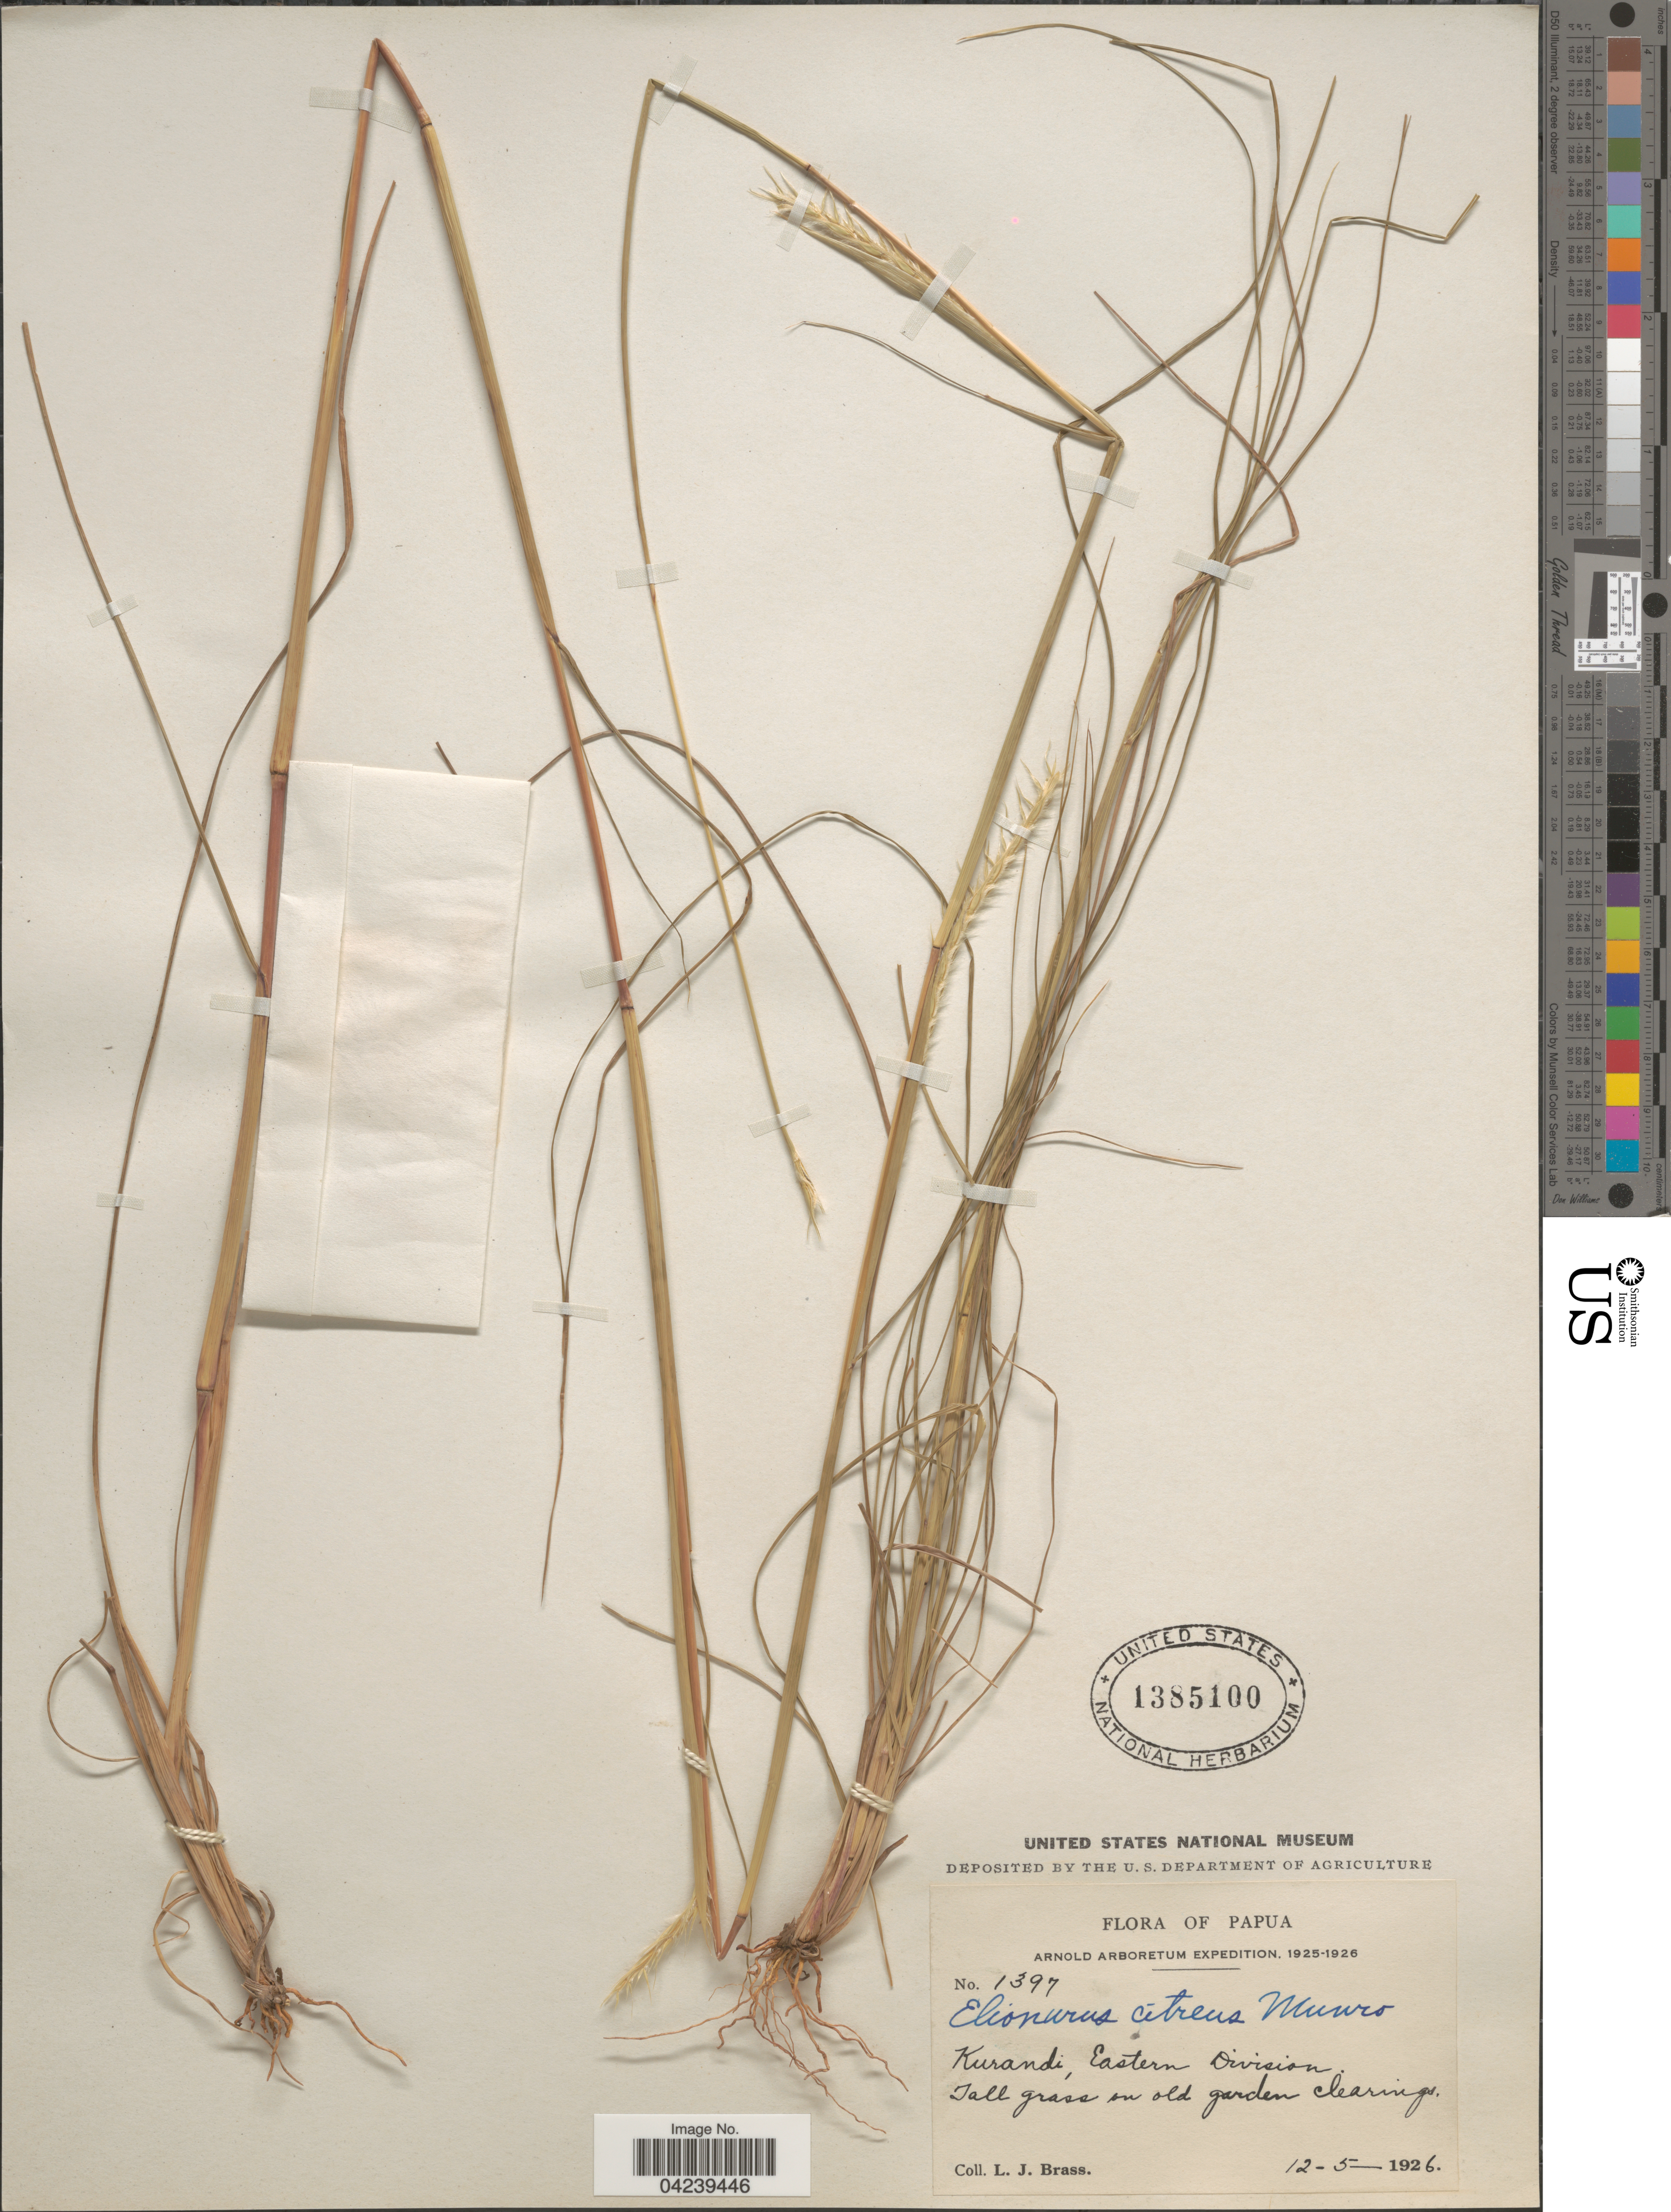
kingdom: Plantae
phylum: Tracheophyta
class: Liliopsida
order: Poales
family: Poaceae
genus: Elionurus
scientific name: Elionurus citreus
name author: (R. Br.) Munro ex Benth.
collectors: L. J. Brass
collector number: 1397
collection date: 1926-05-12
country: Papua New Guinea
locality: Papua. Arnold Arboretum Expedition, 1925-1926. Kurandi, Eastern Division.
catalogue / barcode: US 1385100